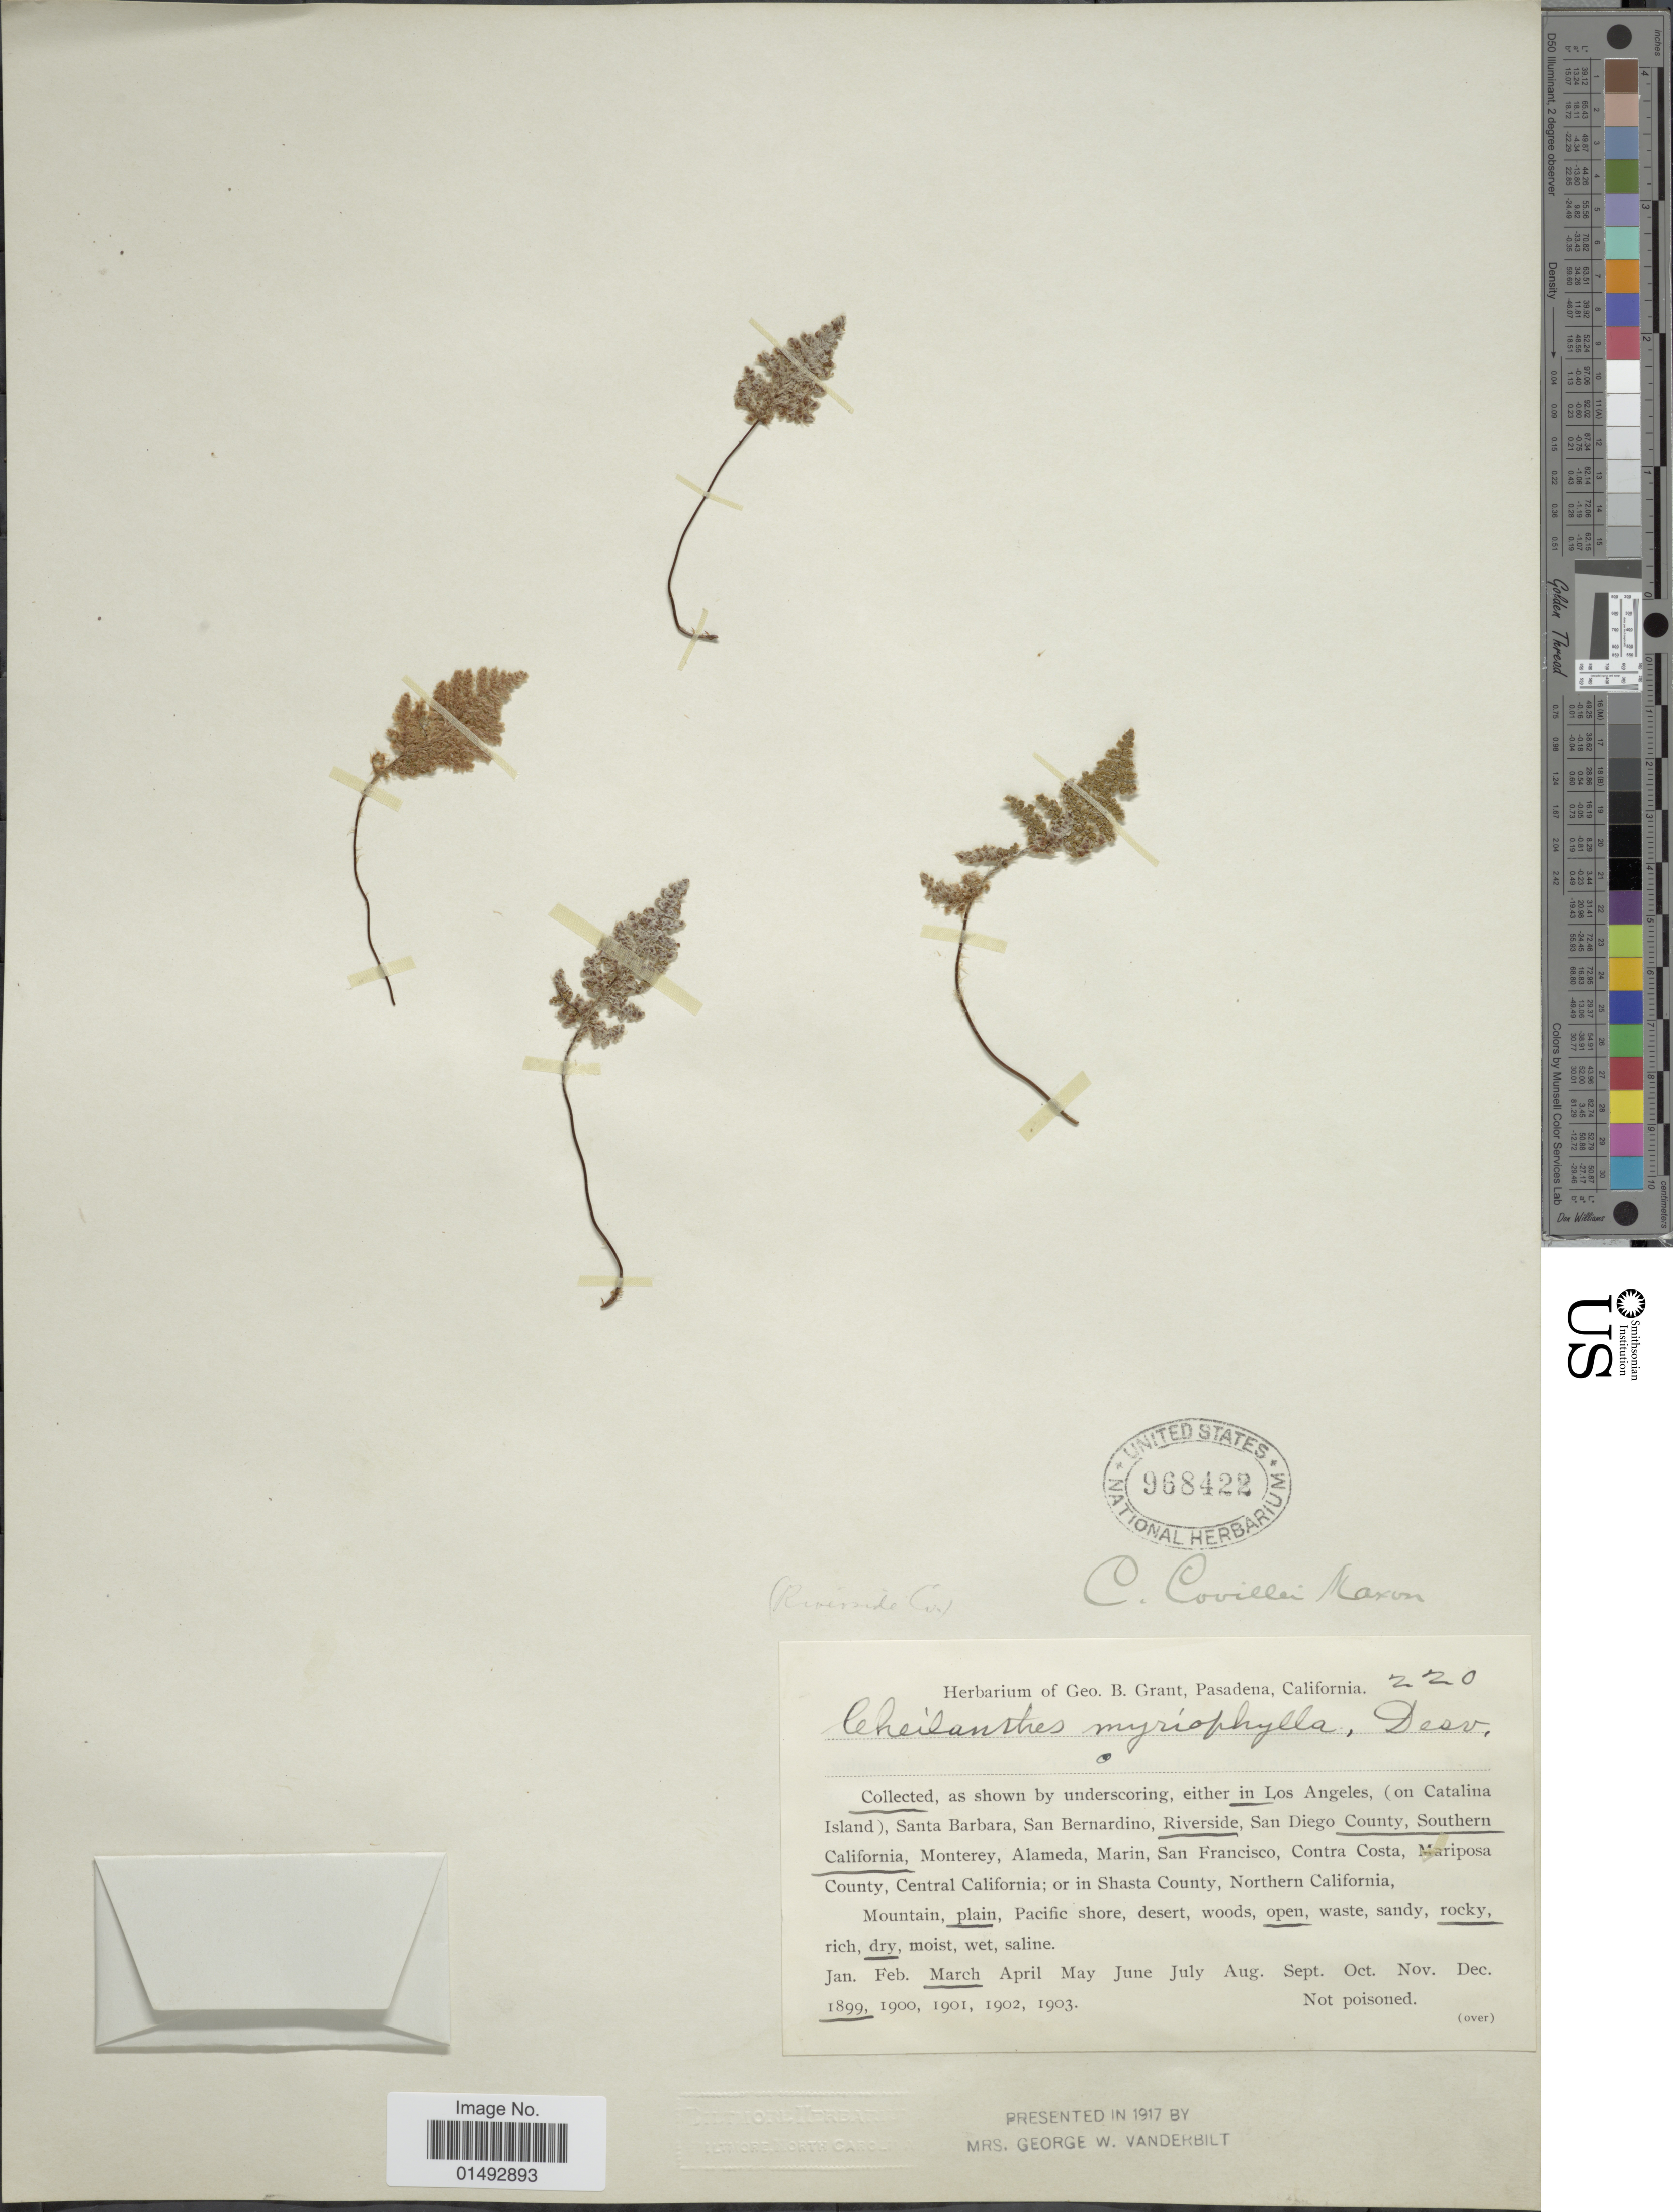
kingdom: Plantae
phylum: Tracheophyta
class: Polypodiopsida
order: Polypodiales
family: Pteridaceae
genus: Myriopteris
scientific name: Myriopteris covillei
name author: (Maxon) Á. Löve & D. Löve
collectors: ex herb. G. B. Grant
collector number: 220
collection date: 1899-03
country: United States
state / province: California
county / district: Riverside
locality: Collected in Riverside, Southern California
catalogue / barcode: US 968422